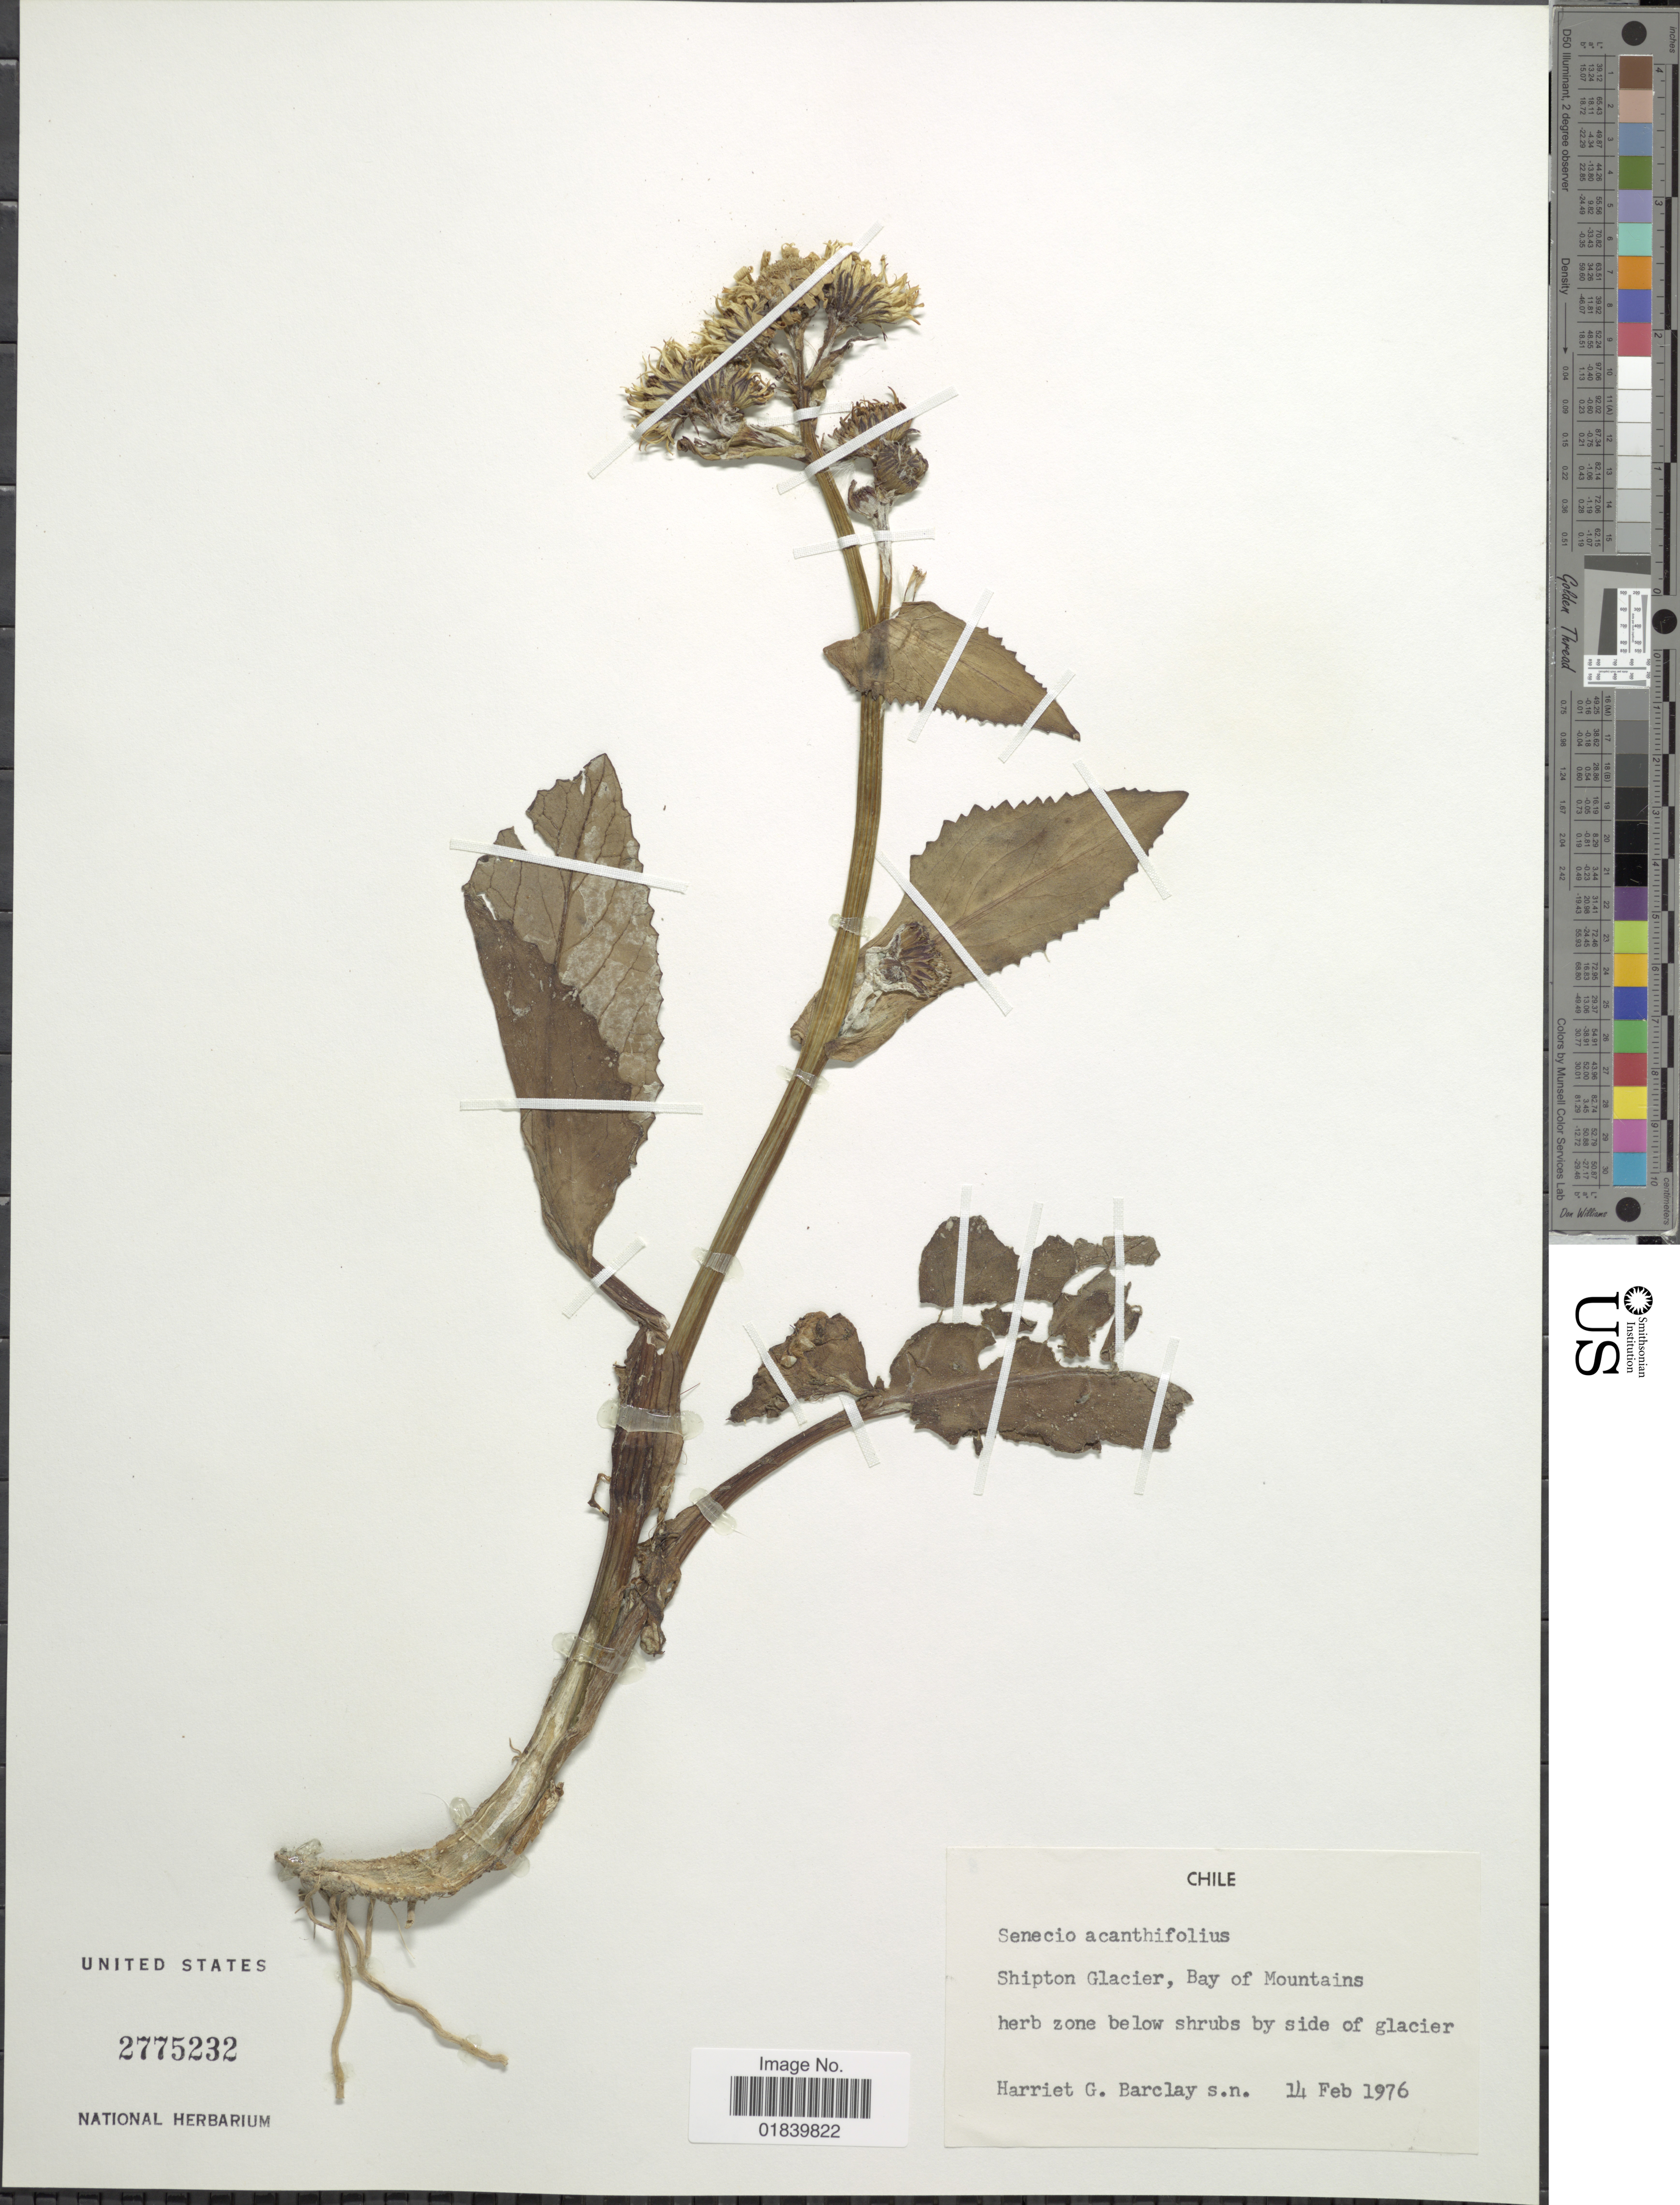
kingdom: Plantae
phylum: Tracheophyta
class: Magnoliopsida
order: Asterales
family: Asteraceae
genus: Senecio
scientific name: Senecio acanthifolius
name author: Hombr. & Jacquinot ex Decne.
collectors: H. G. Barclay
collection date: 1976-02-14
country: Chile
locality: Chile. Shipton Glacier, Bay of Mountains herb zone below shrubs by side of glacier.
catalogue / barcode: US 2775232